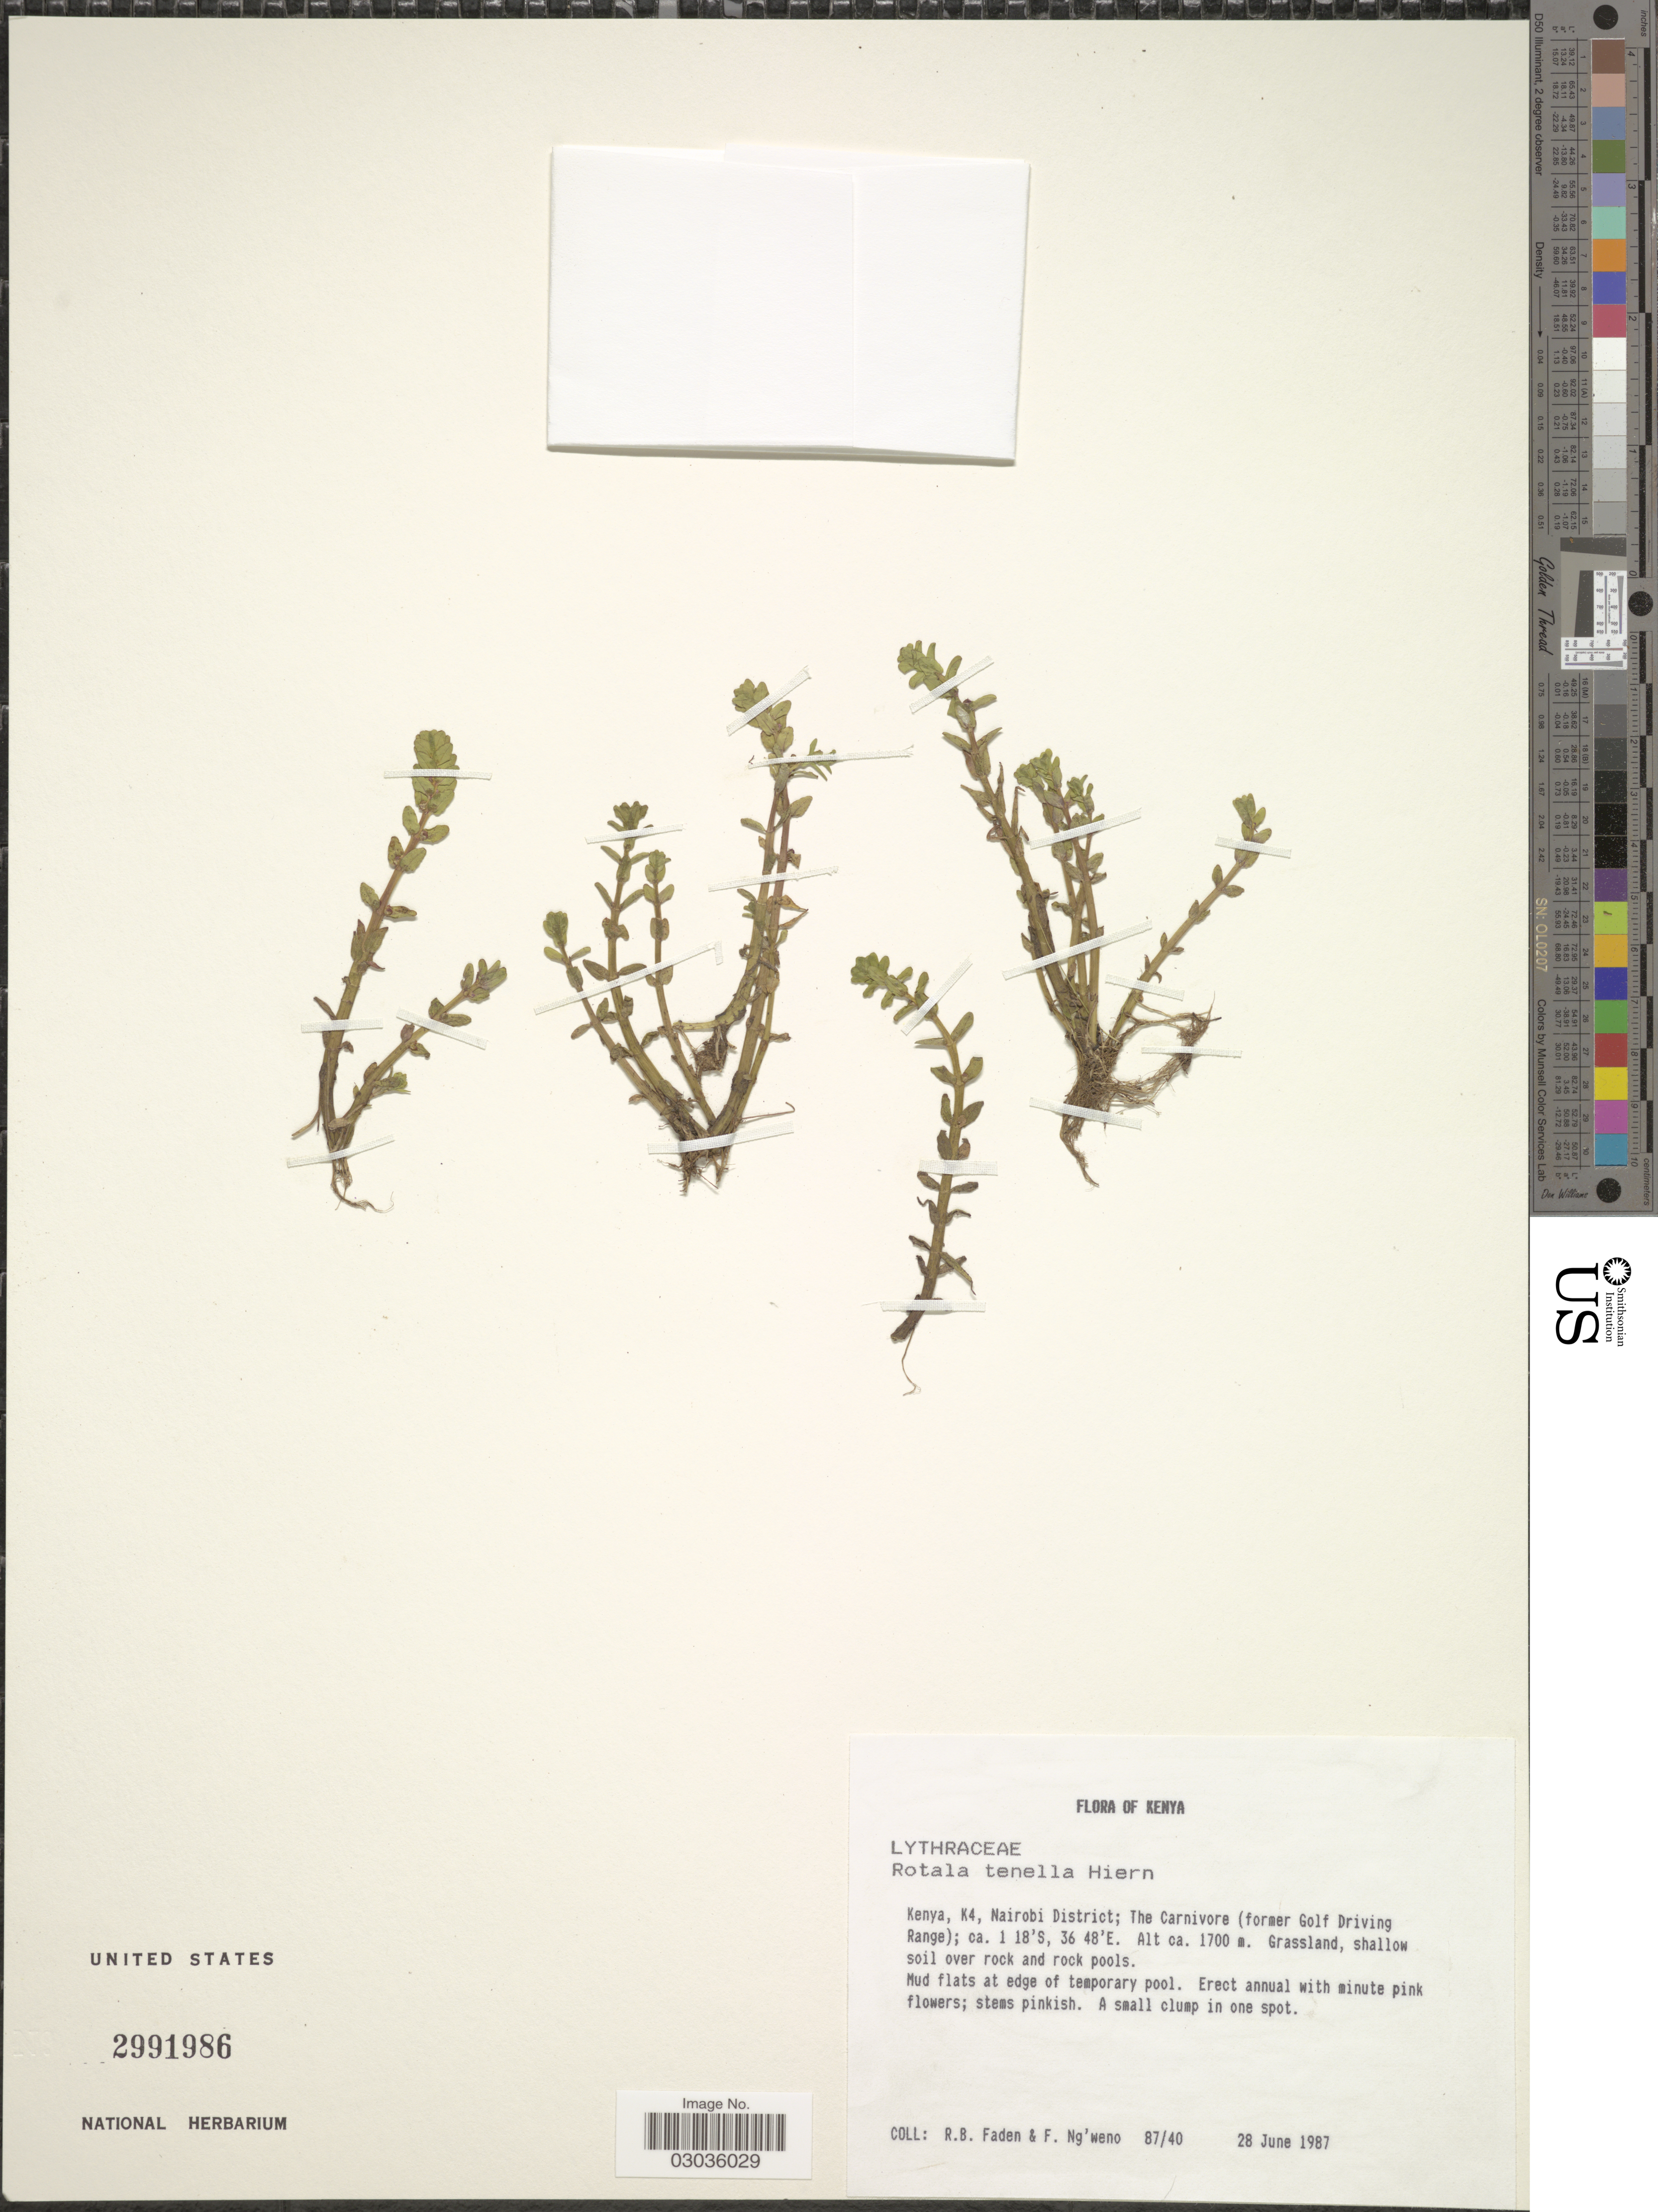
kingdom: Plantae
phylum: Tracheophyta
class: Magnoliopsida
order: Myrtales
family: Lythraceae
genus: Rotala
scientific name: Rotala tenella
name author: (Guill. & Perr.) Hiern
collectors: R. B. Faden & F. Ng'weno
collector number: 87/40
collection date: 1987-06-28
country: Kenya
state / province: Nairobi Area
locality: K4, Nairobi District; The Carnivore (former Golf Driving Range).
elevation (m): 1700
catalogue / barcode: US 2991986